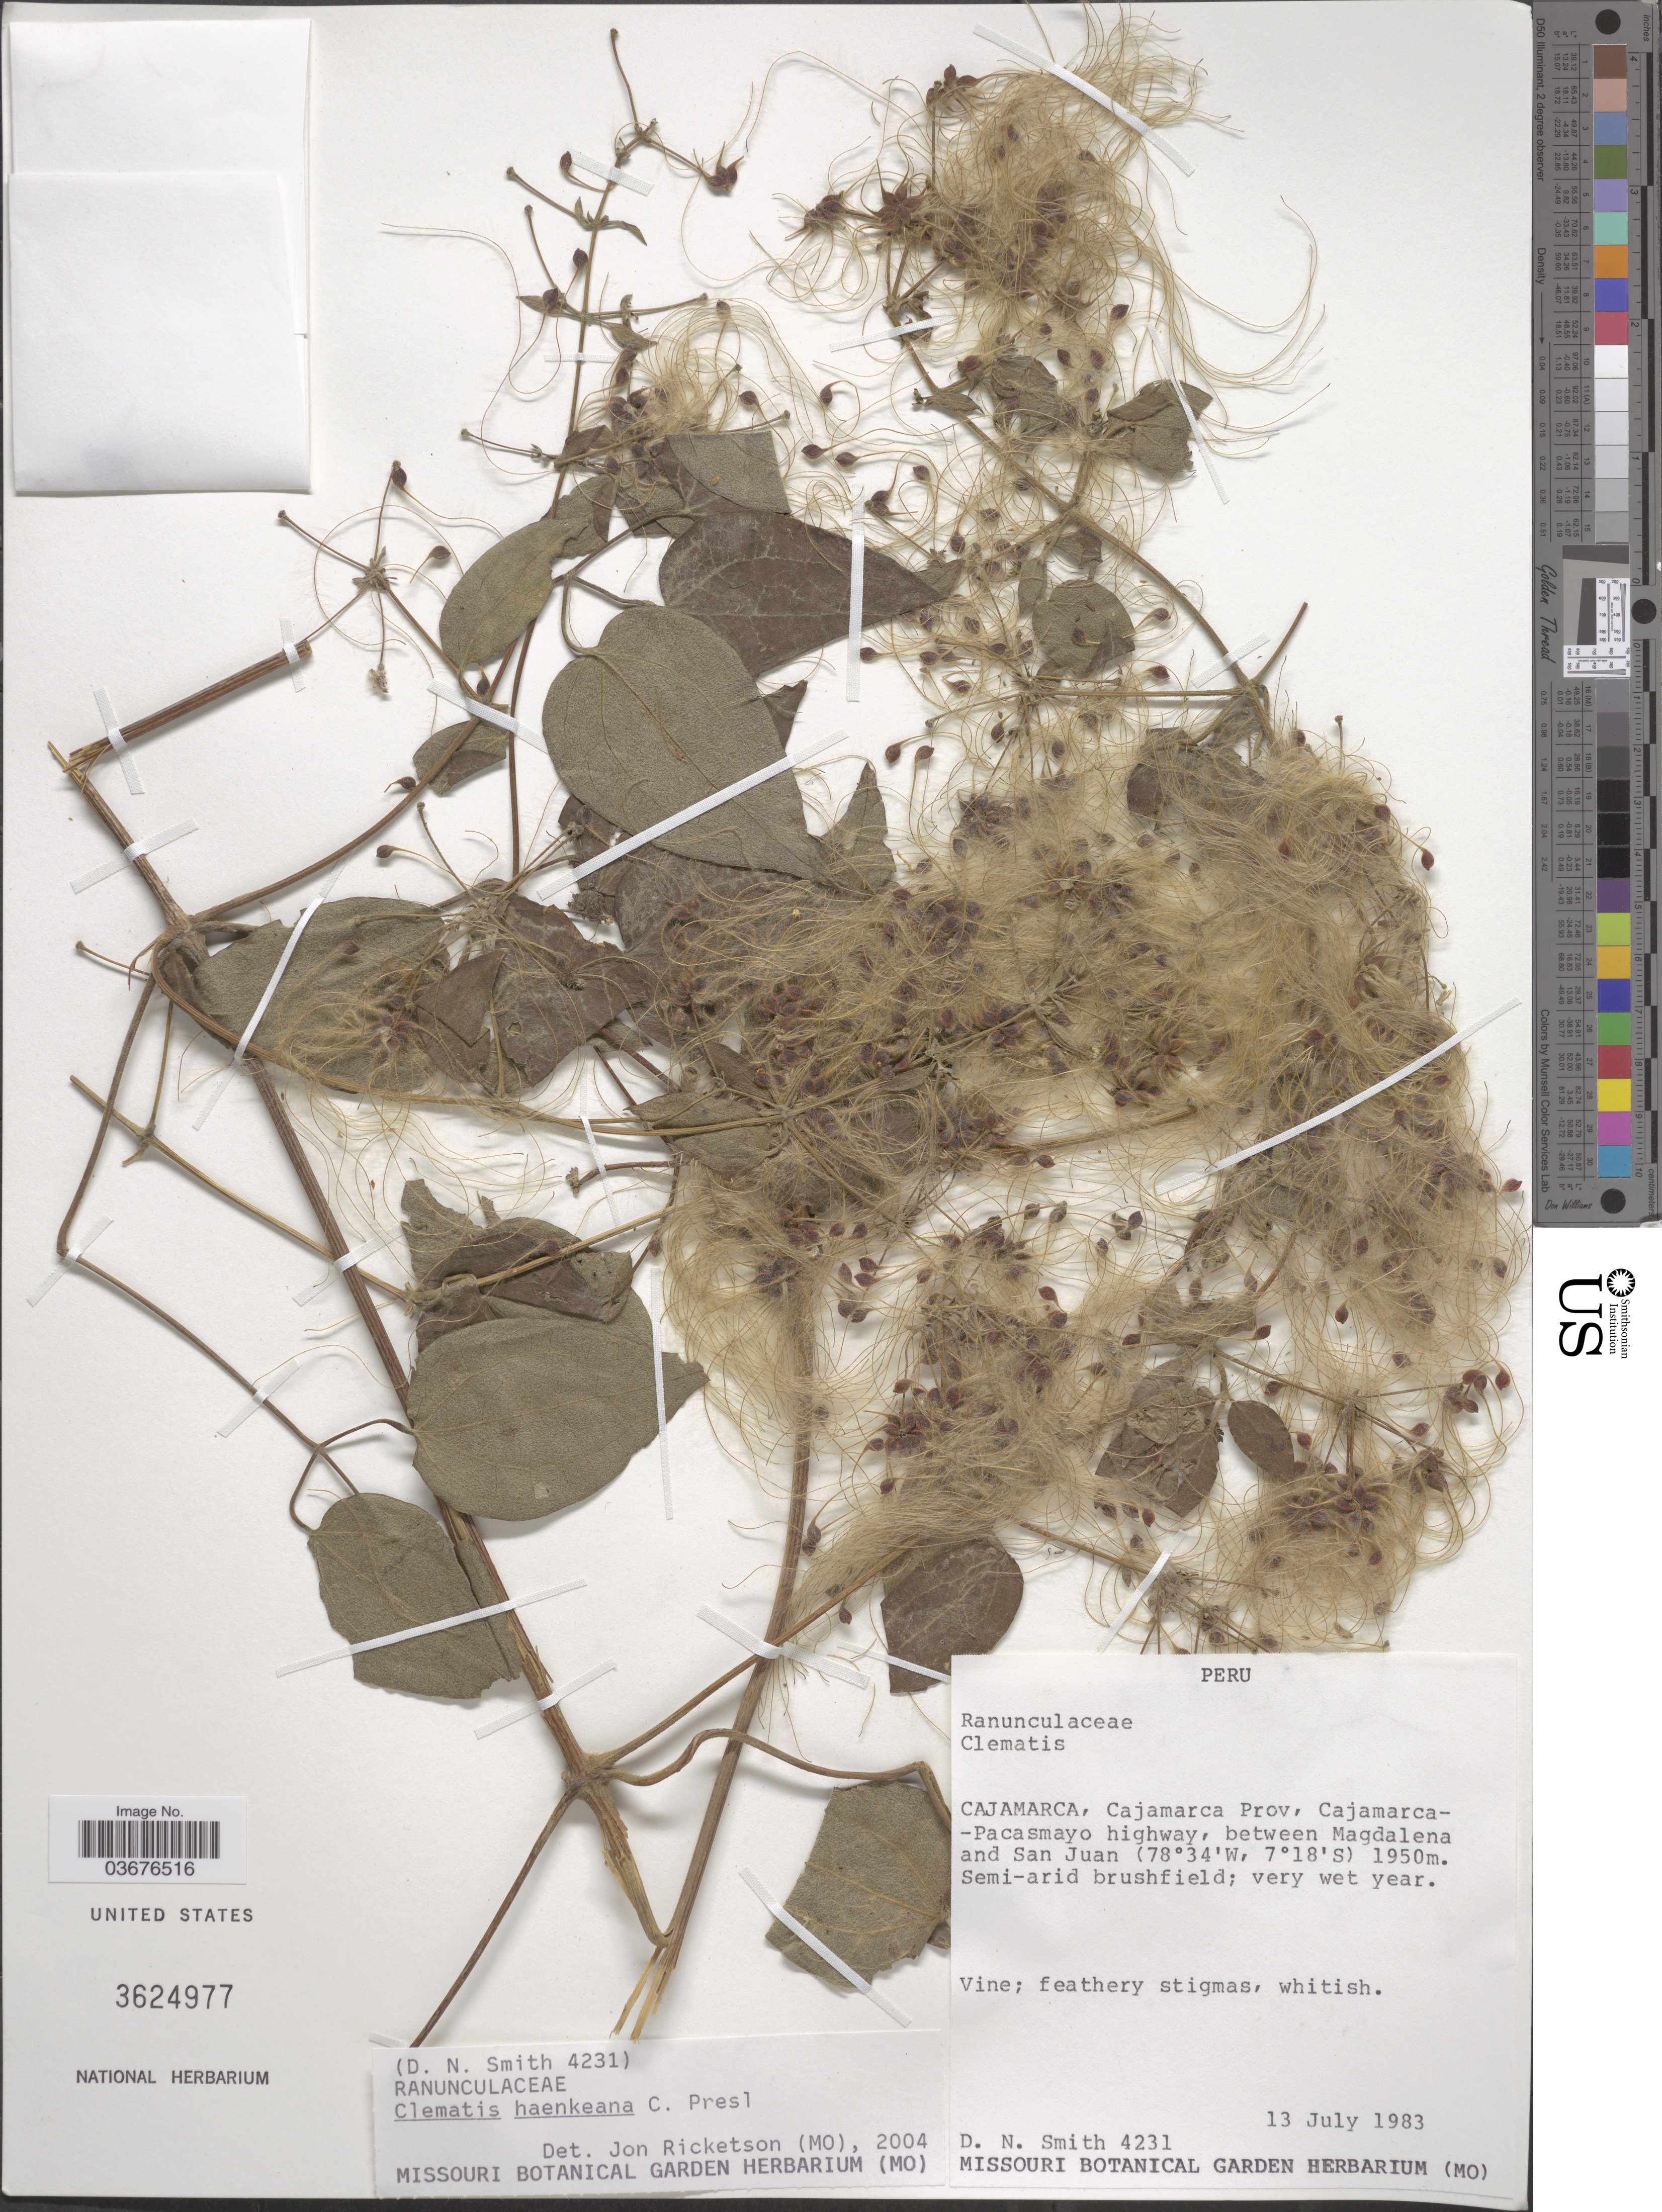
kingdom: Plantae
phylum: Tracheophyta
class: Magnoliopsida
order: Ranunculales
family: Ranunculaceae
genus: Clematis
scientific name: Clematis haenkeana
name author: C. Presl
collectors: D. Smith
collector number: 4231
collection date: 1983-07-13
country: Peru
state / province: Cajamarca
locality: Cajamarca, Cajamarca Prov, Cajamarca-Pacasmayo highway, between Magdalena and San Juan.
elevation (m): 1950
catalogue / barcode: US 3624977